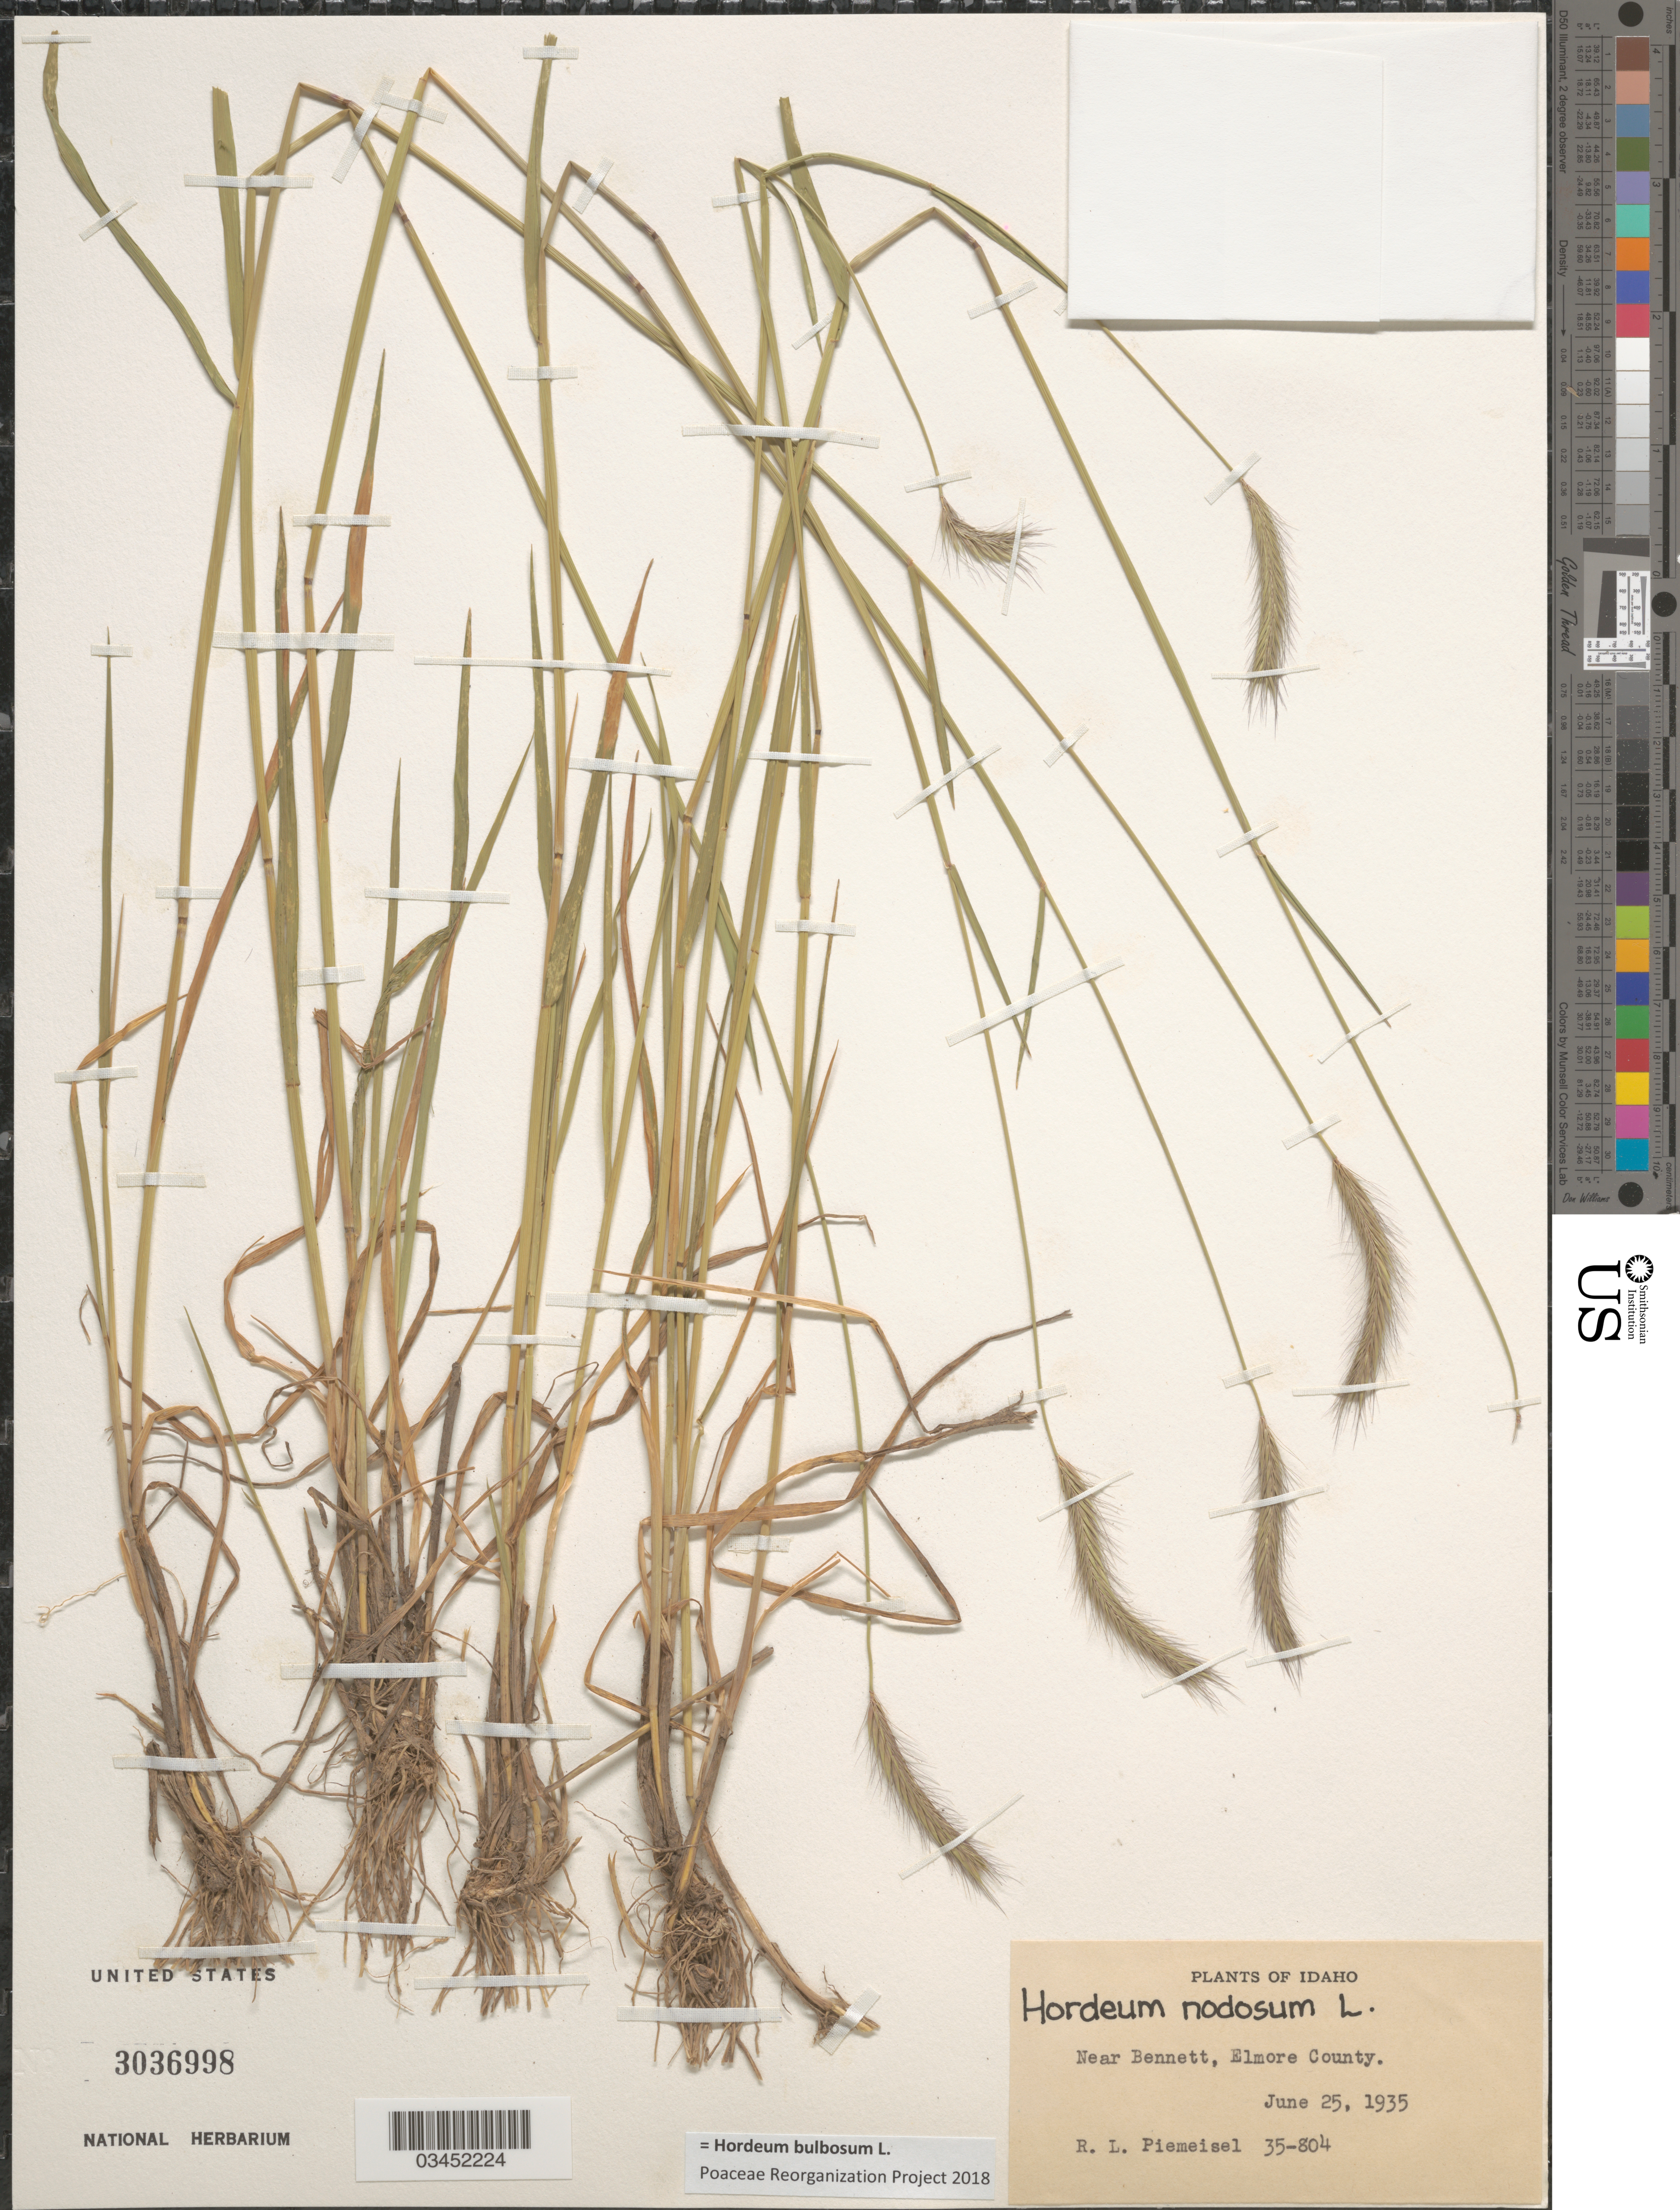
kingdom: Plantae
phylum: Tracheophyta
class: Liliopsida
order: Poales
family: Poaceae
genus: Hordeum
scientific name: Hordeum bulbosum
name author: L.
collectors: R. L. Piemeisel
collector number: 35-804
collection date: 1935-06-25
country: United States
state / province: Idaho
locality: Near Bennett, Elmore County.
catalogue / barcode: US 3036998